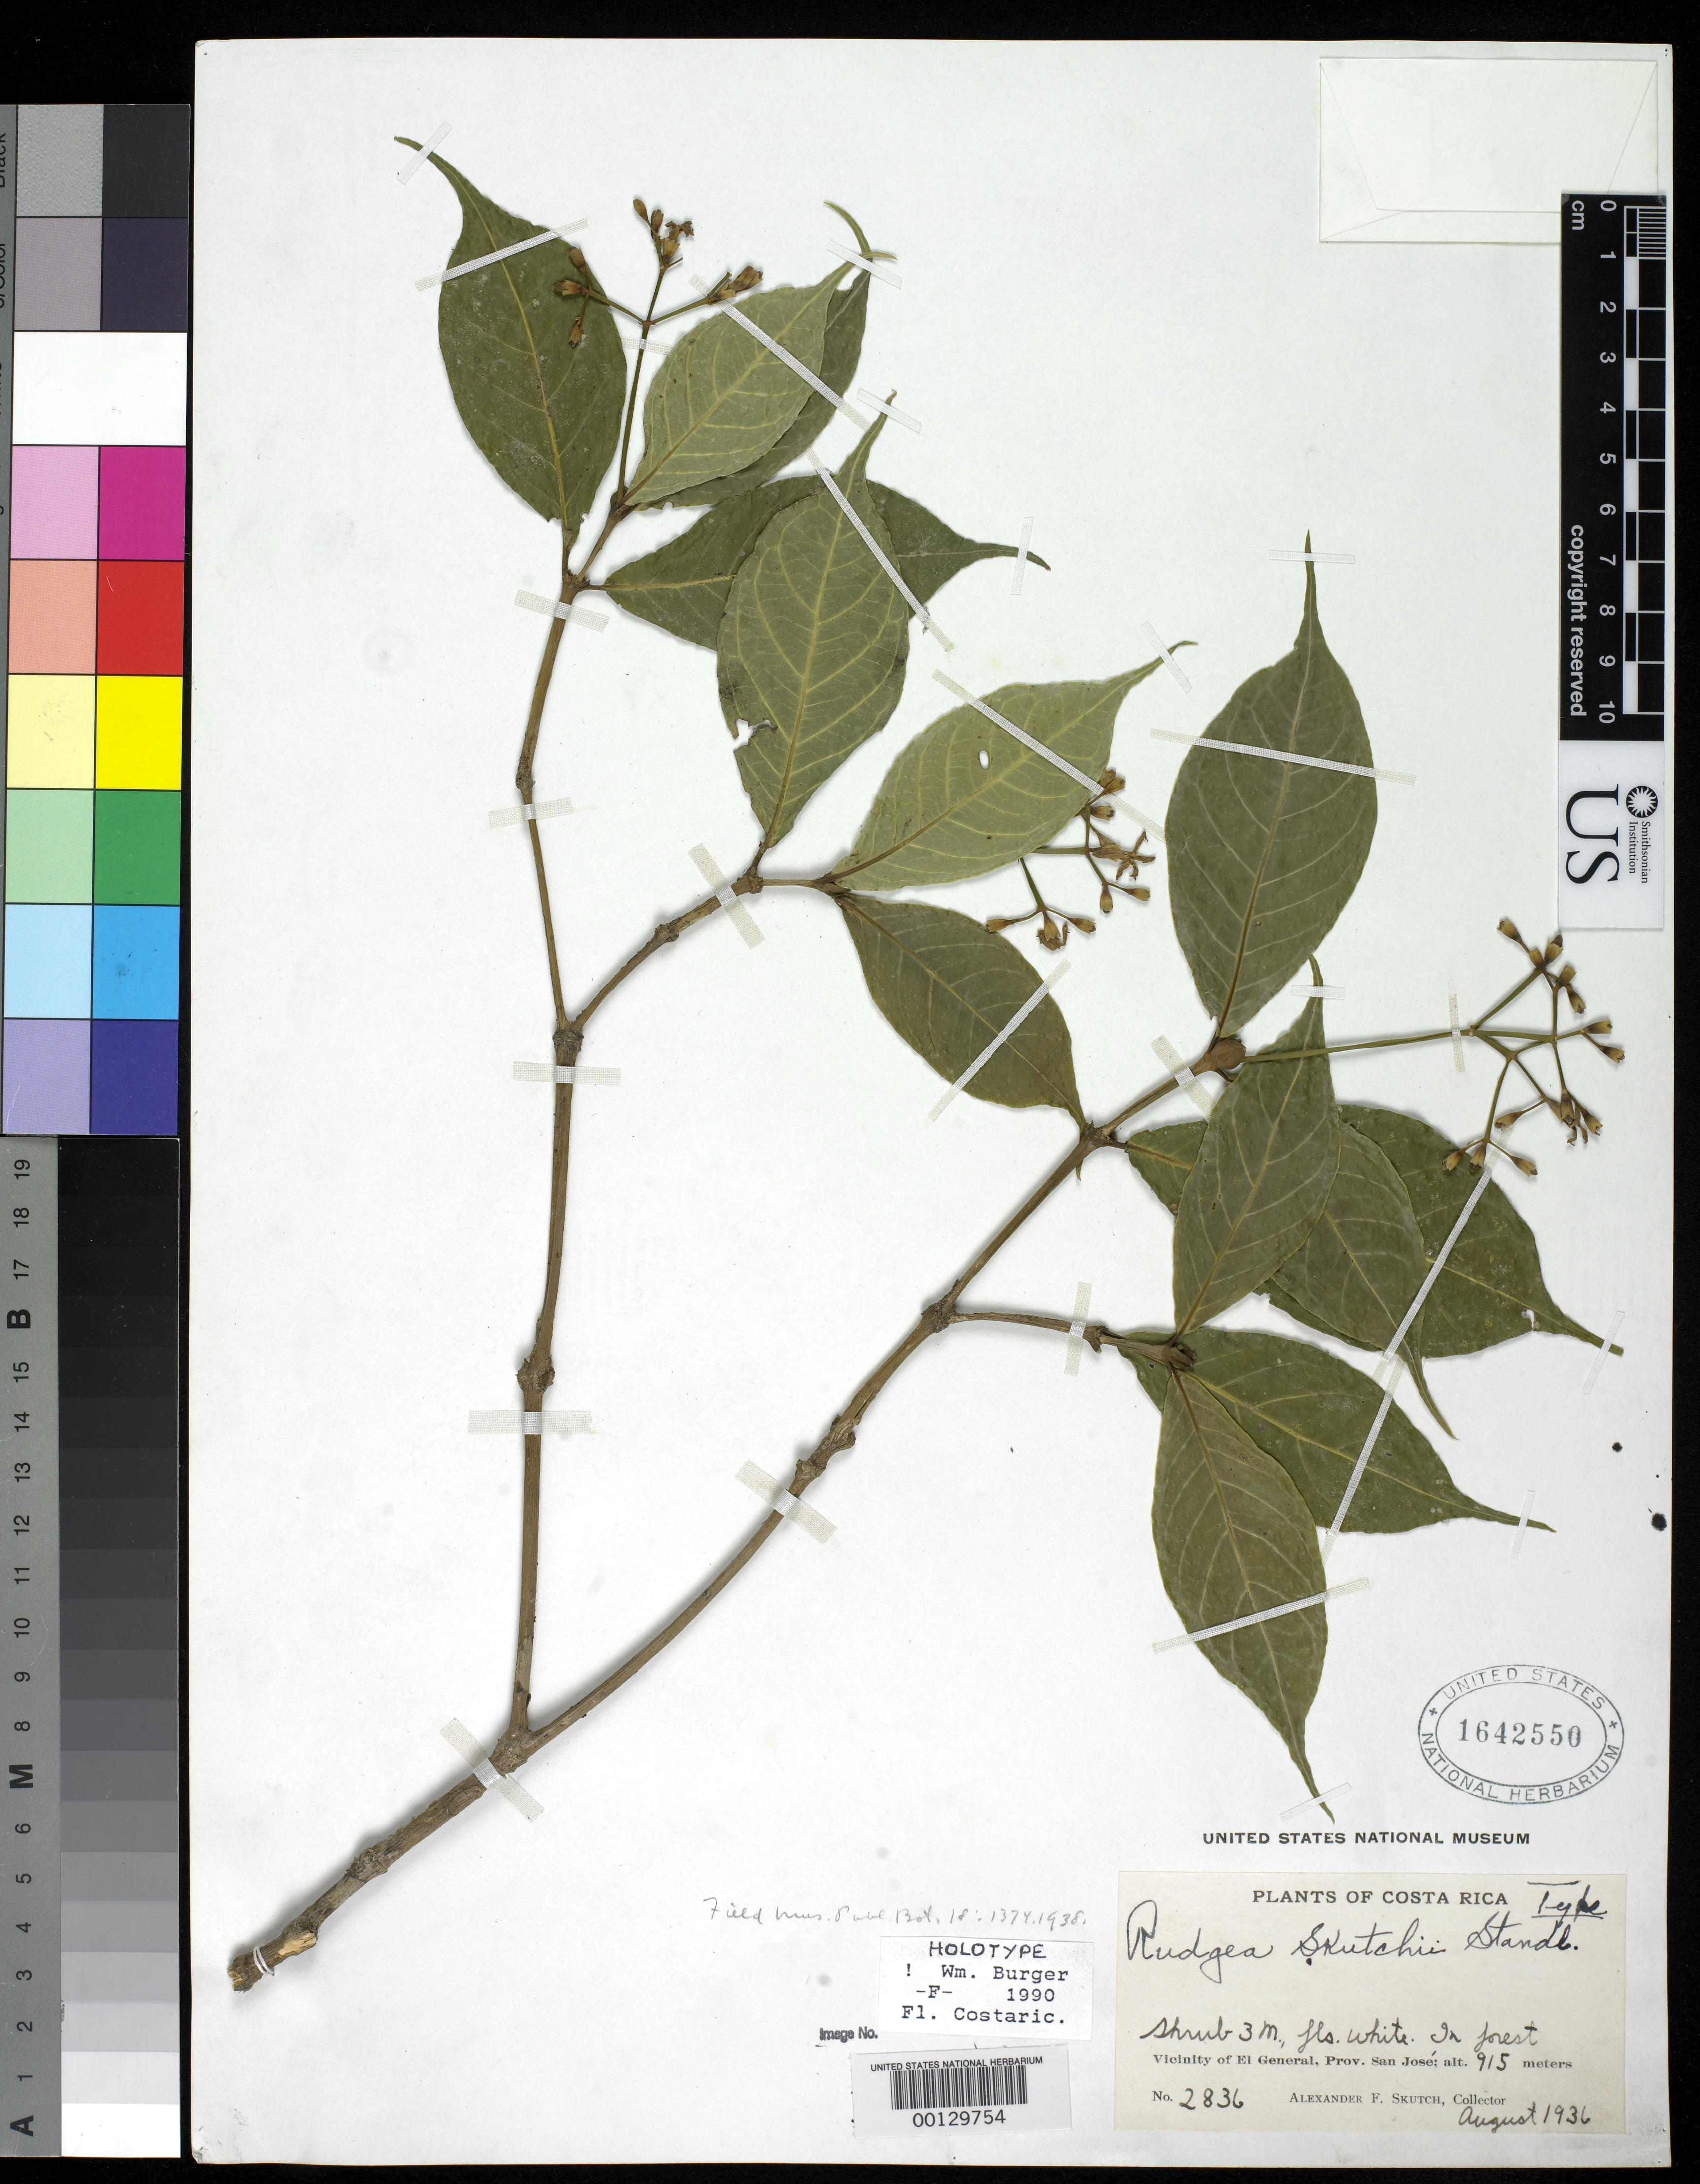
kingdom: Plantae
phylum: Tracheophyta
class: Magnoliopsida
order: Gentianales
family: Rubiaceae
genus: Rudgea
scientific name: Rudgea skutchii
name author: Standl.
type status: Holotype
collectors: A. F. Skutch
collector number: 2836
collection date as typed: Aug 1936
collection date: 1936-08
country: Costa Rica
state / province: San José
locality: Vicinity of El General.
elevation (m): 915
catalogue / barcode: US 1642550